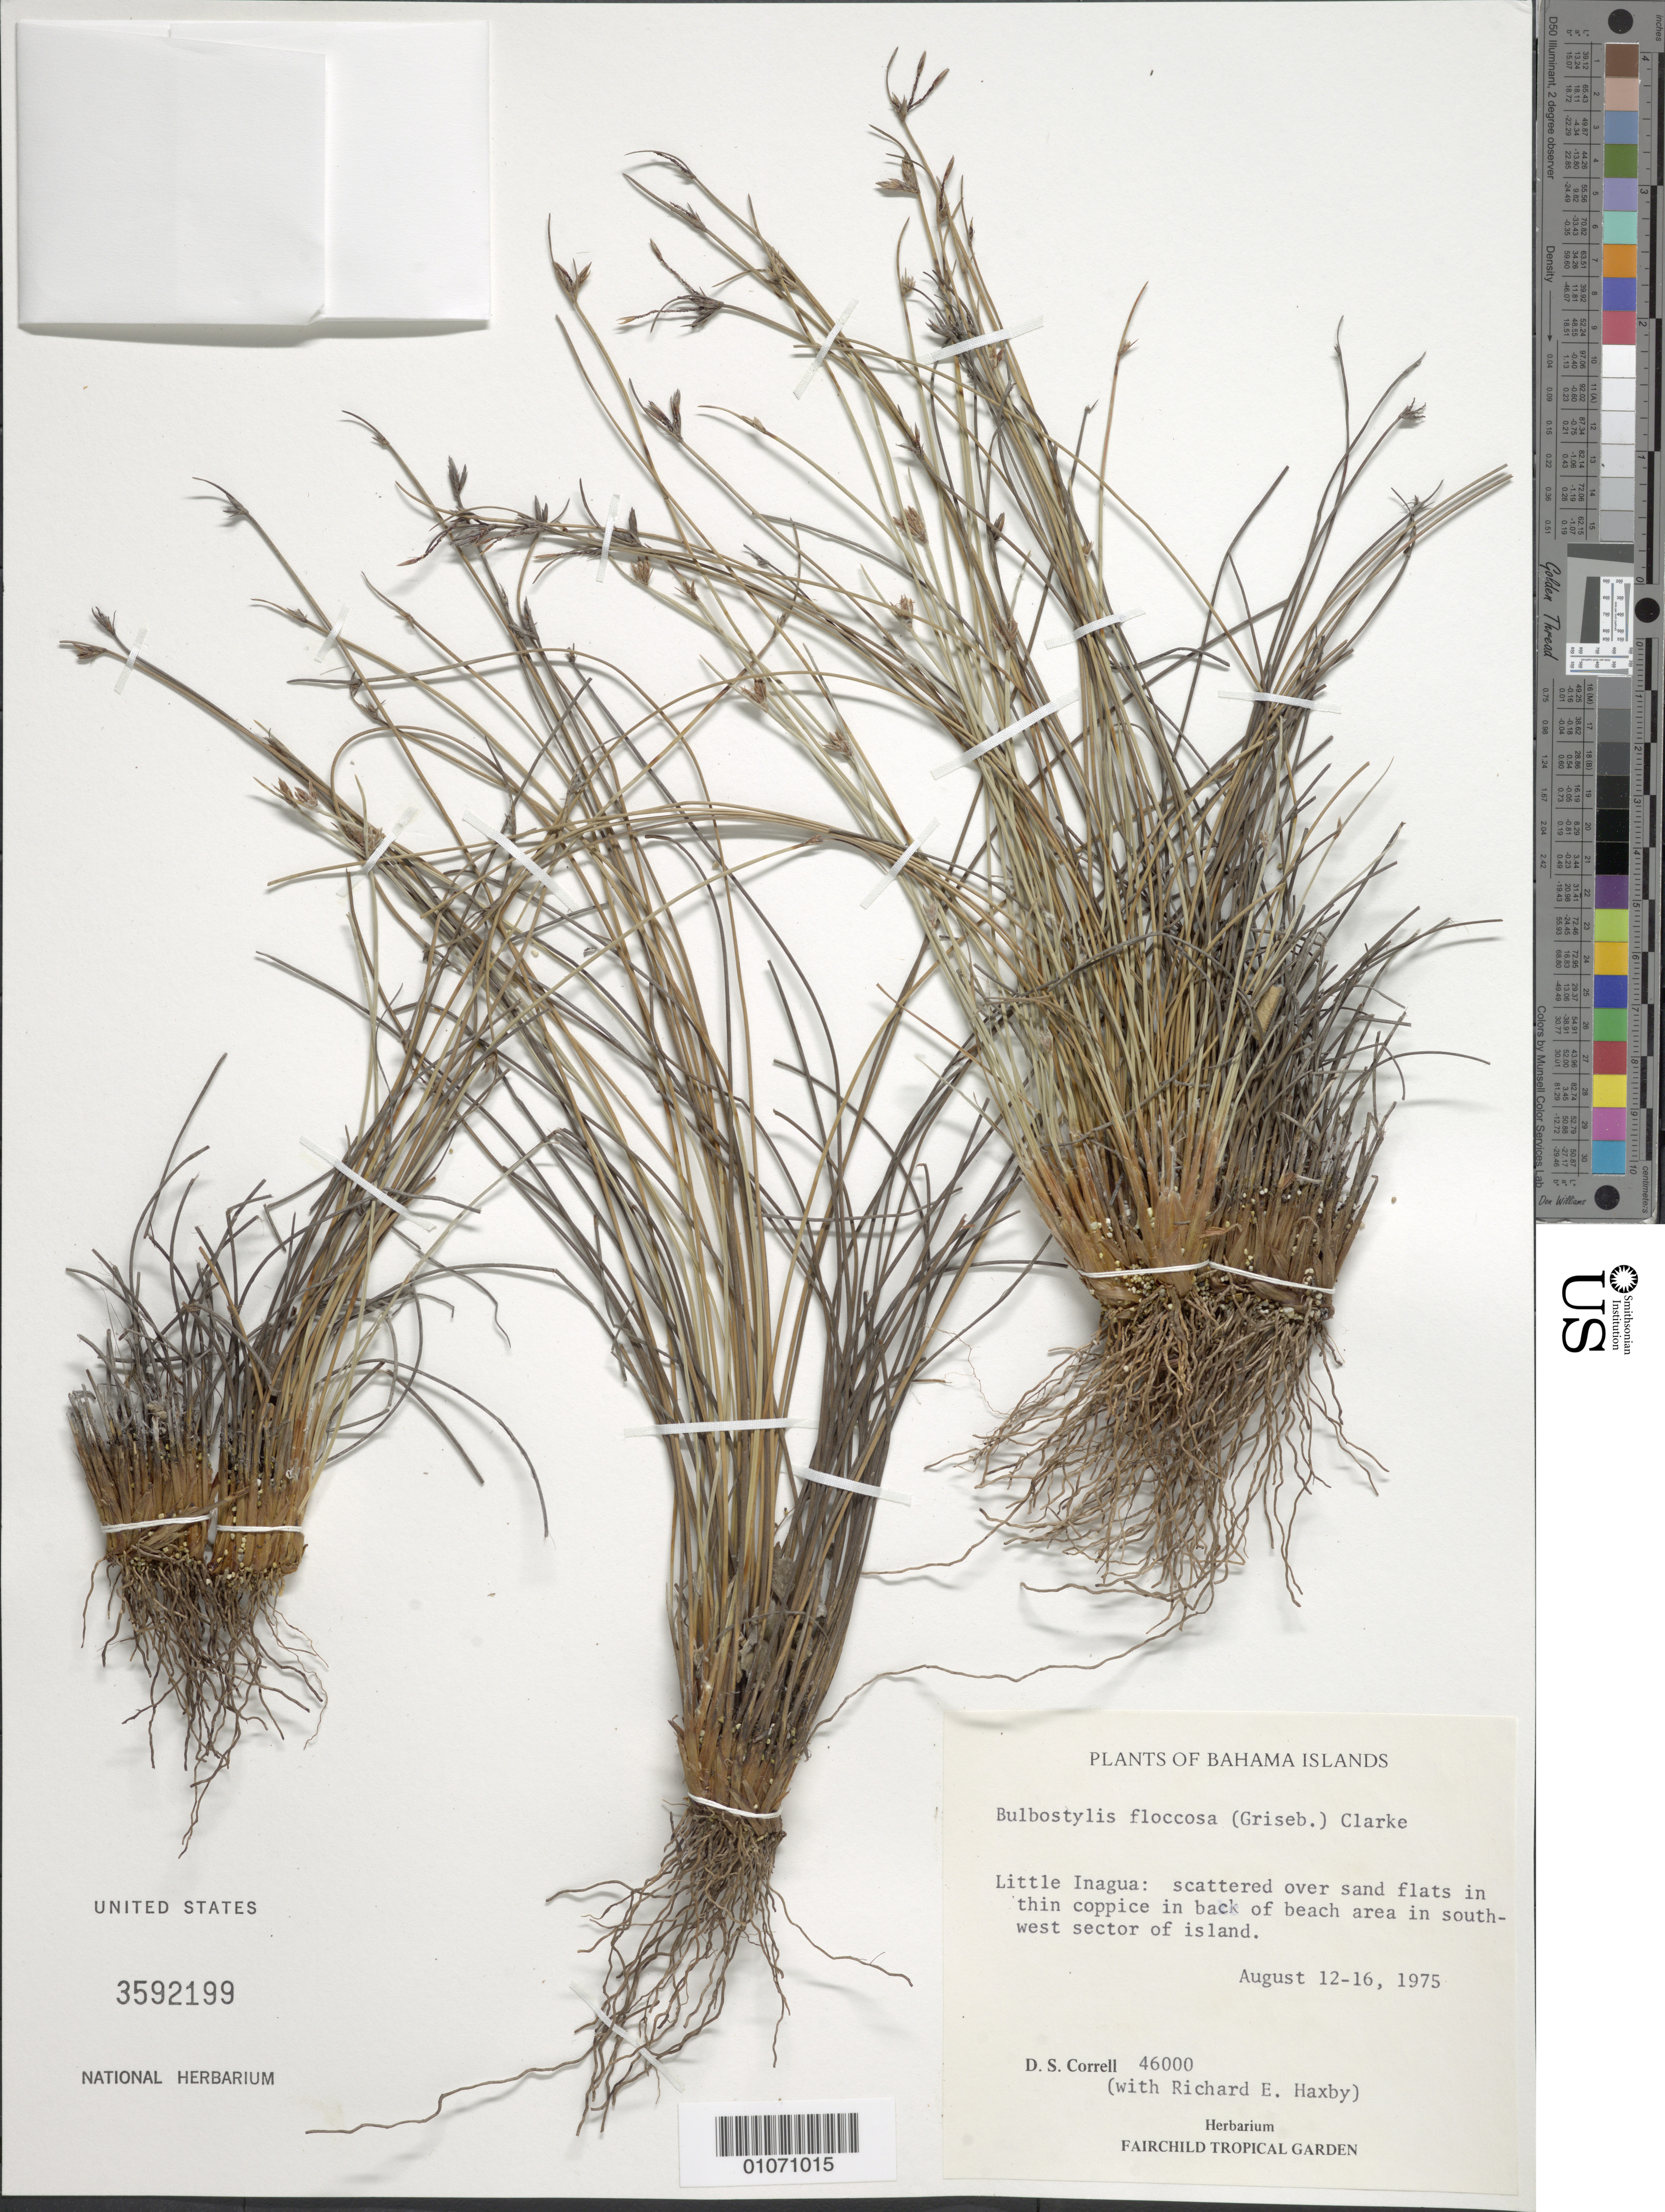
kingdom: Plantae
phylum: Tracheophyta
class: Liliopsida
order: Poales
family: Cyperaceae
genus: Bulbostylis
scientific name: Bulbostylis floccosa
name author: (Griseb.) C.B. Clarke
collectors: D. S. Correll & R. Haxby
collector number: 46000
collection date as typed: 12 Aug 1975 to 16 Aug 1975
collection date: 1975-08-12/1975-08-16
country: Bahamas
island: Little Inagua I.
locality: SW sector of island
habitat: Scattered over sand flats in thin coppice in back of beach area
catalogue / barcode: US 3592199